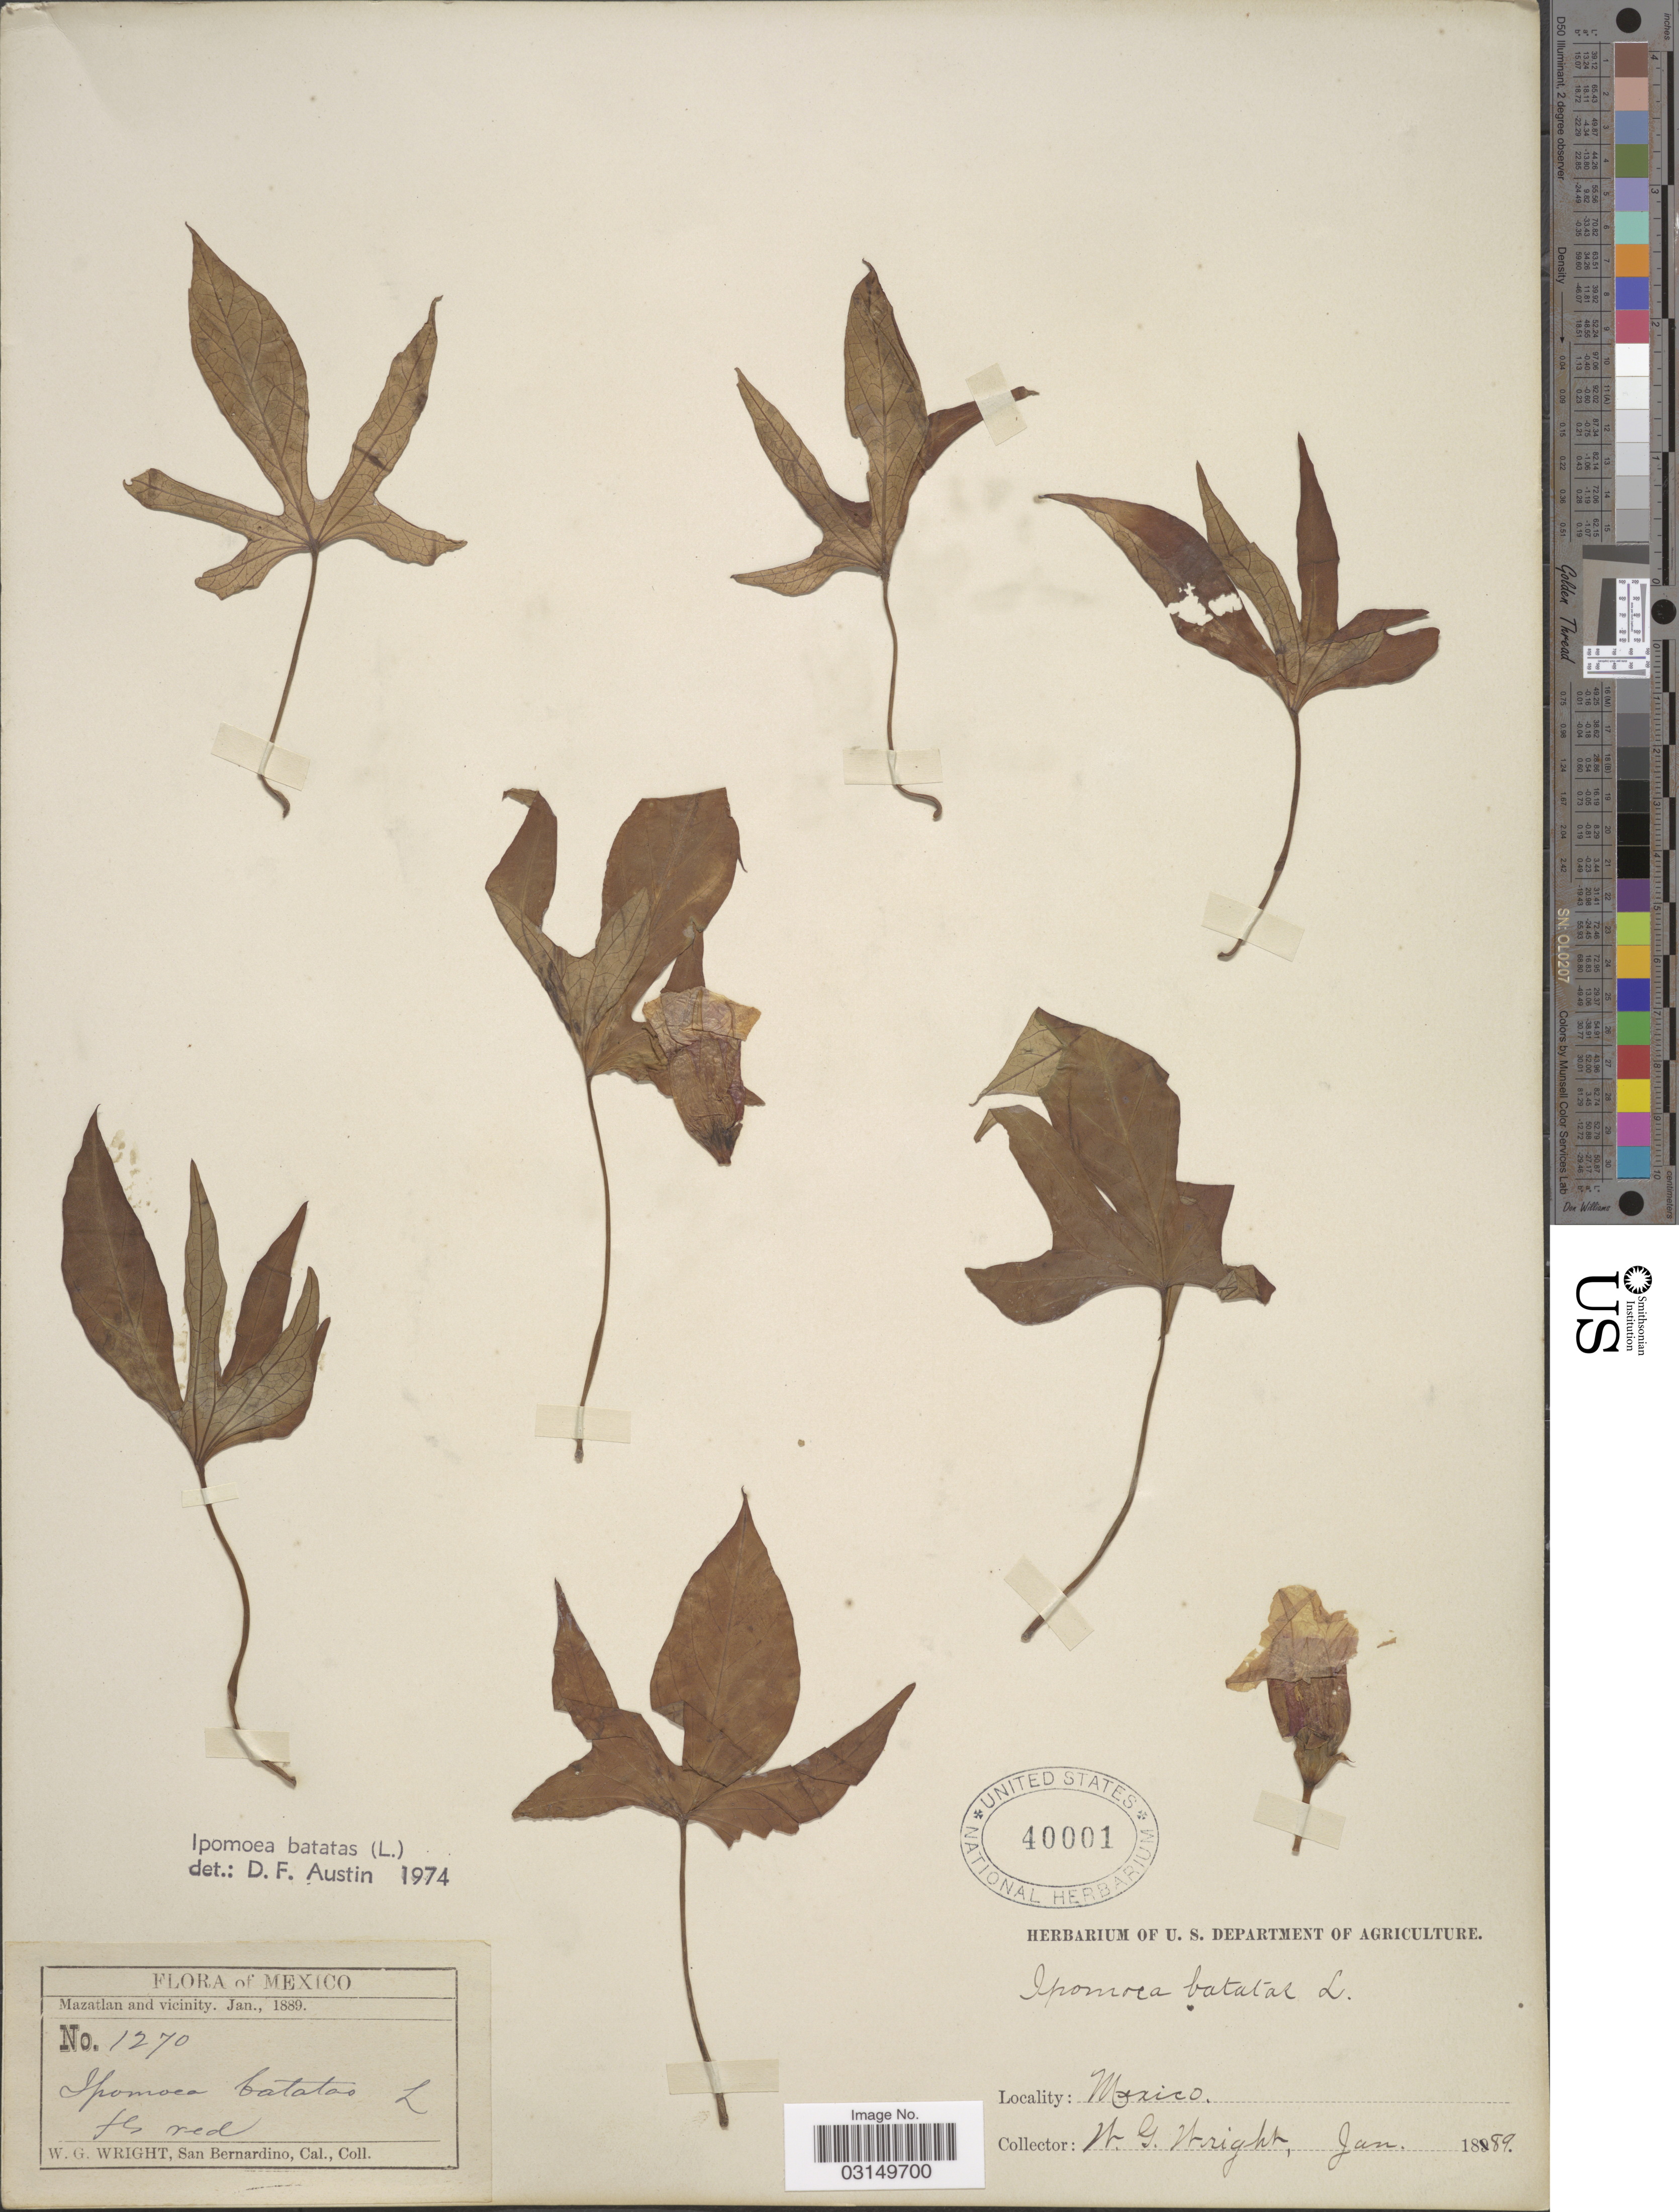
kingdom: Plantae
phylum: Tracheophyta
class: Magnoliopsida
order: Solanales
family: Convolvulaceae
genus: Ipomoea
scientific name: Ipomoea batatas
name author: (L.) Lam.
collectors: W. G. Wright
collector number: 1270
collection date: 1889-01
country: Mexico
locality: Mazatlan and vicinity.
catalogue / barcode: US 40001